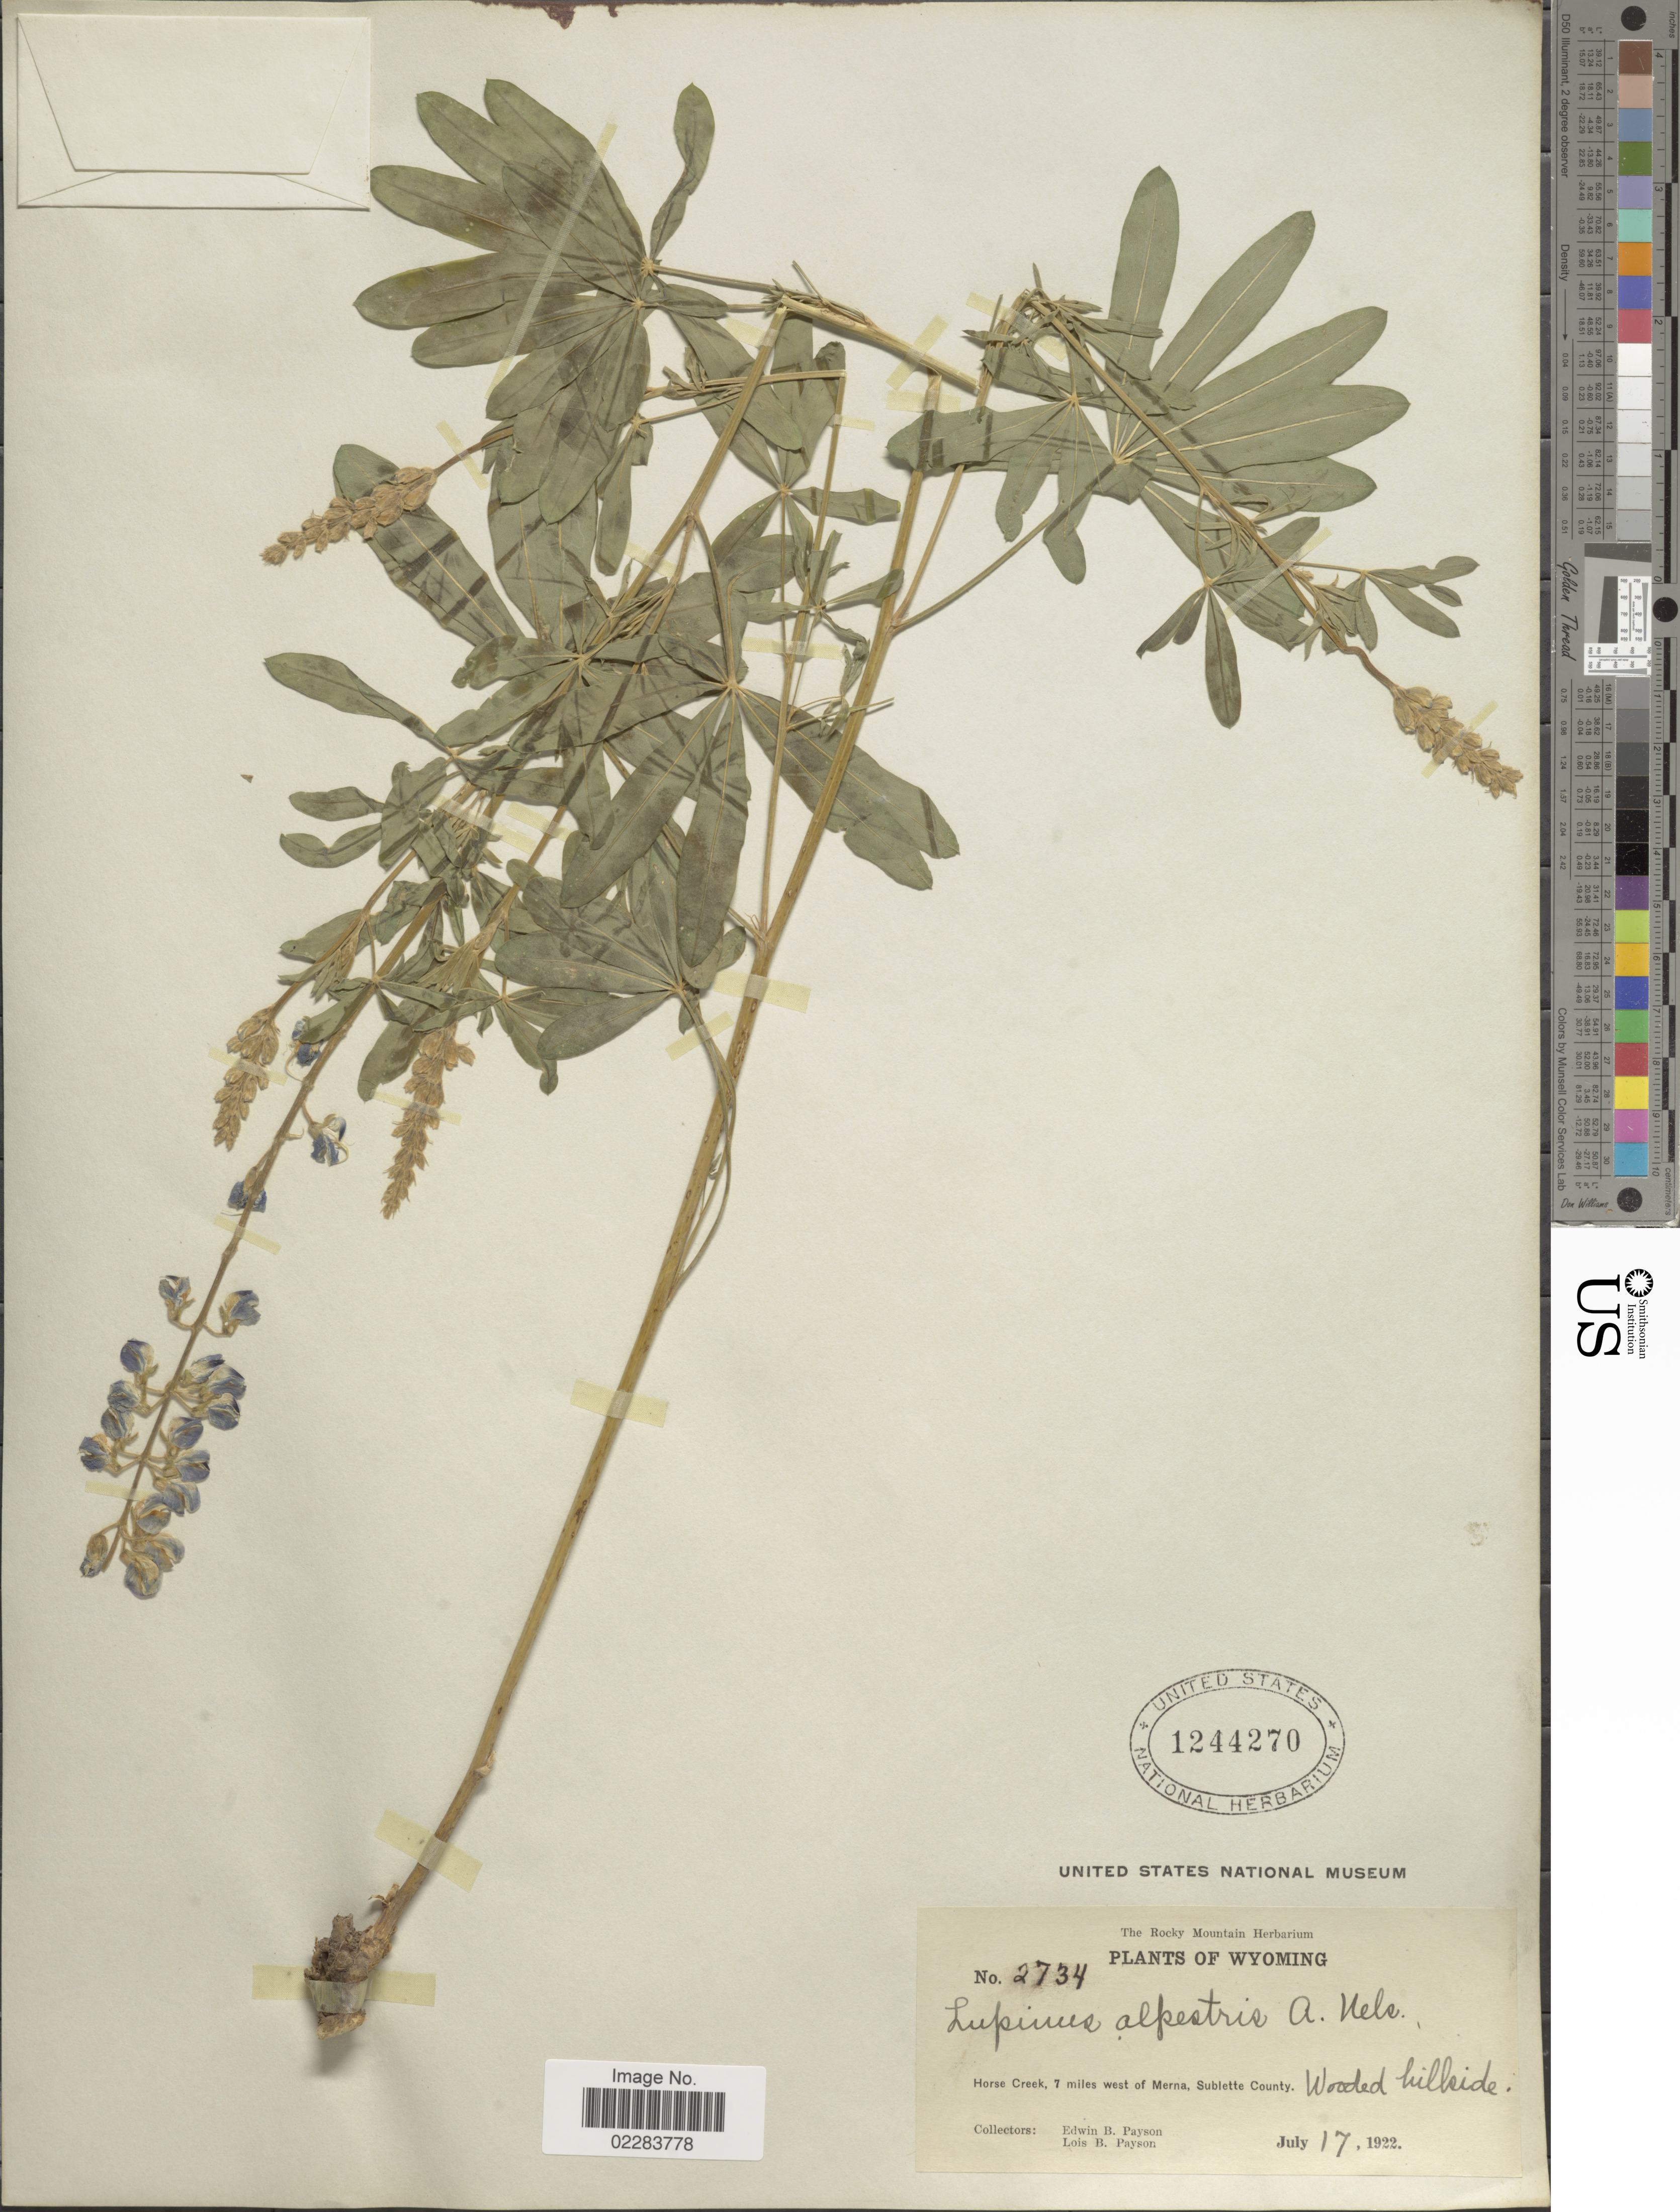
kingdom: Plantae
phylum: Tracheophyta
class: Magnoliopsida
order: Fabales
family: Fabaceae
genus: Lupinus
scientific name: Lupinus alpestris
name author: A. Nelson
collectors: E. B. Payson & L. Payson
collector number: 2937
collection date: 1922-07-17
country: United States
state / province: Wyoming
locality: Horse Creek, 7 miles west of Merna, Sublette County. Wooded hillside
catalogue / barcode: US 1244270